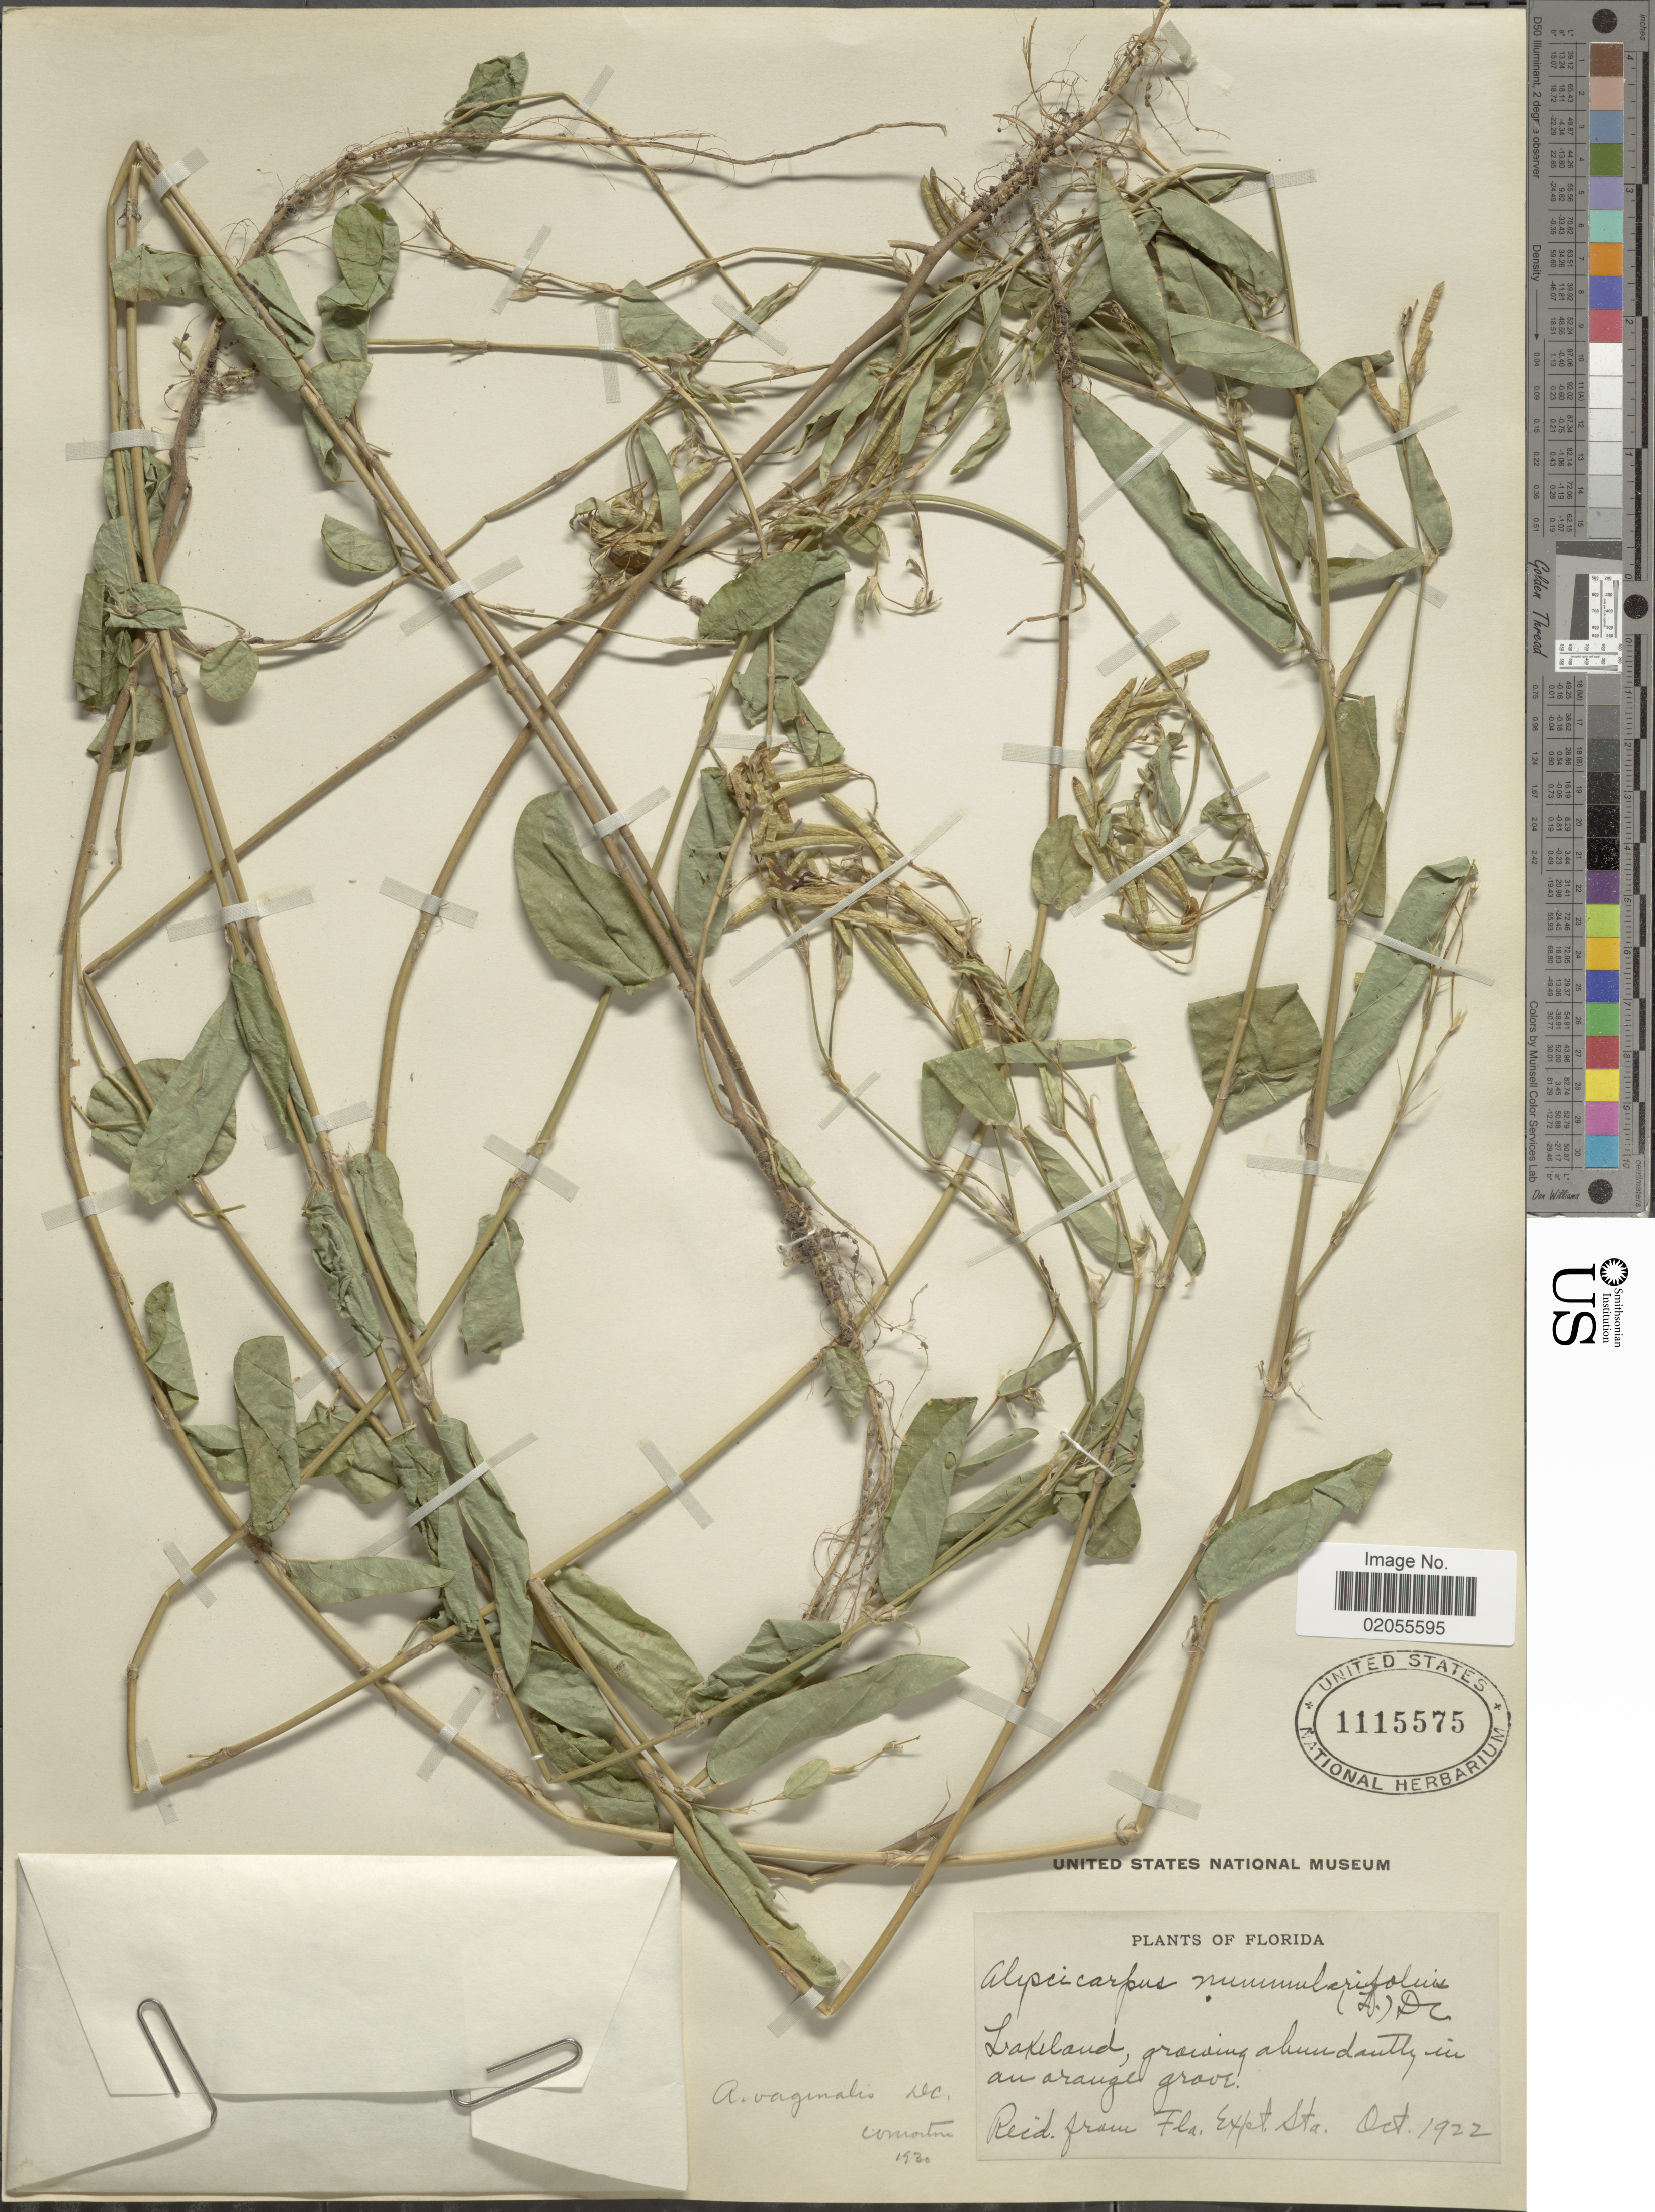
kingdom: Plantae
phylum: Tracheophyta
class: Magnoliopsida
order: Fabales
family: Fabaceae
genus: Alysicarpus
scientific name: Alysicarpus vaginalis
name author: (L.) DC.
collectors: -. Reid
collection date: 1922-10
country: United States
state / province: Florida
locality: Lakeland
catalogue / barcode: US 1115575